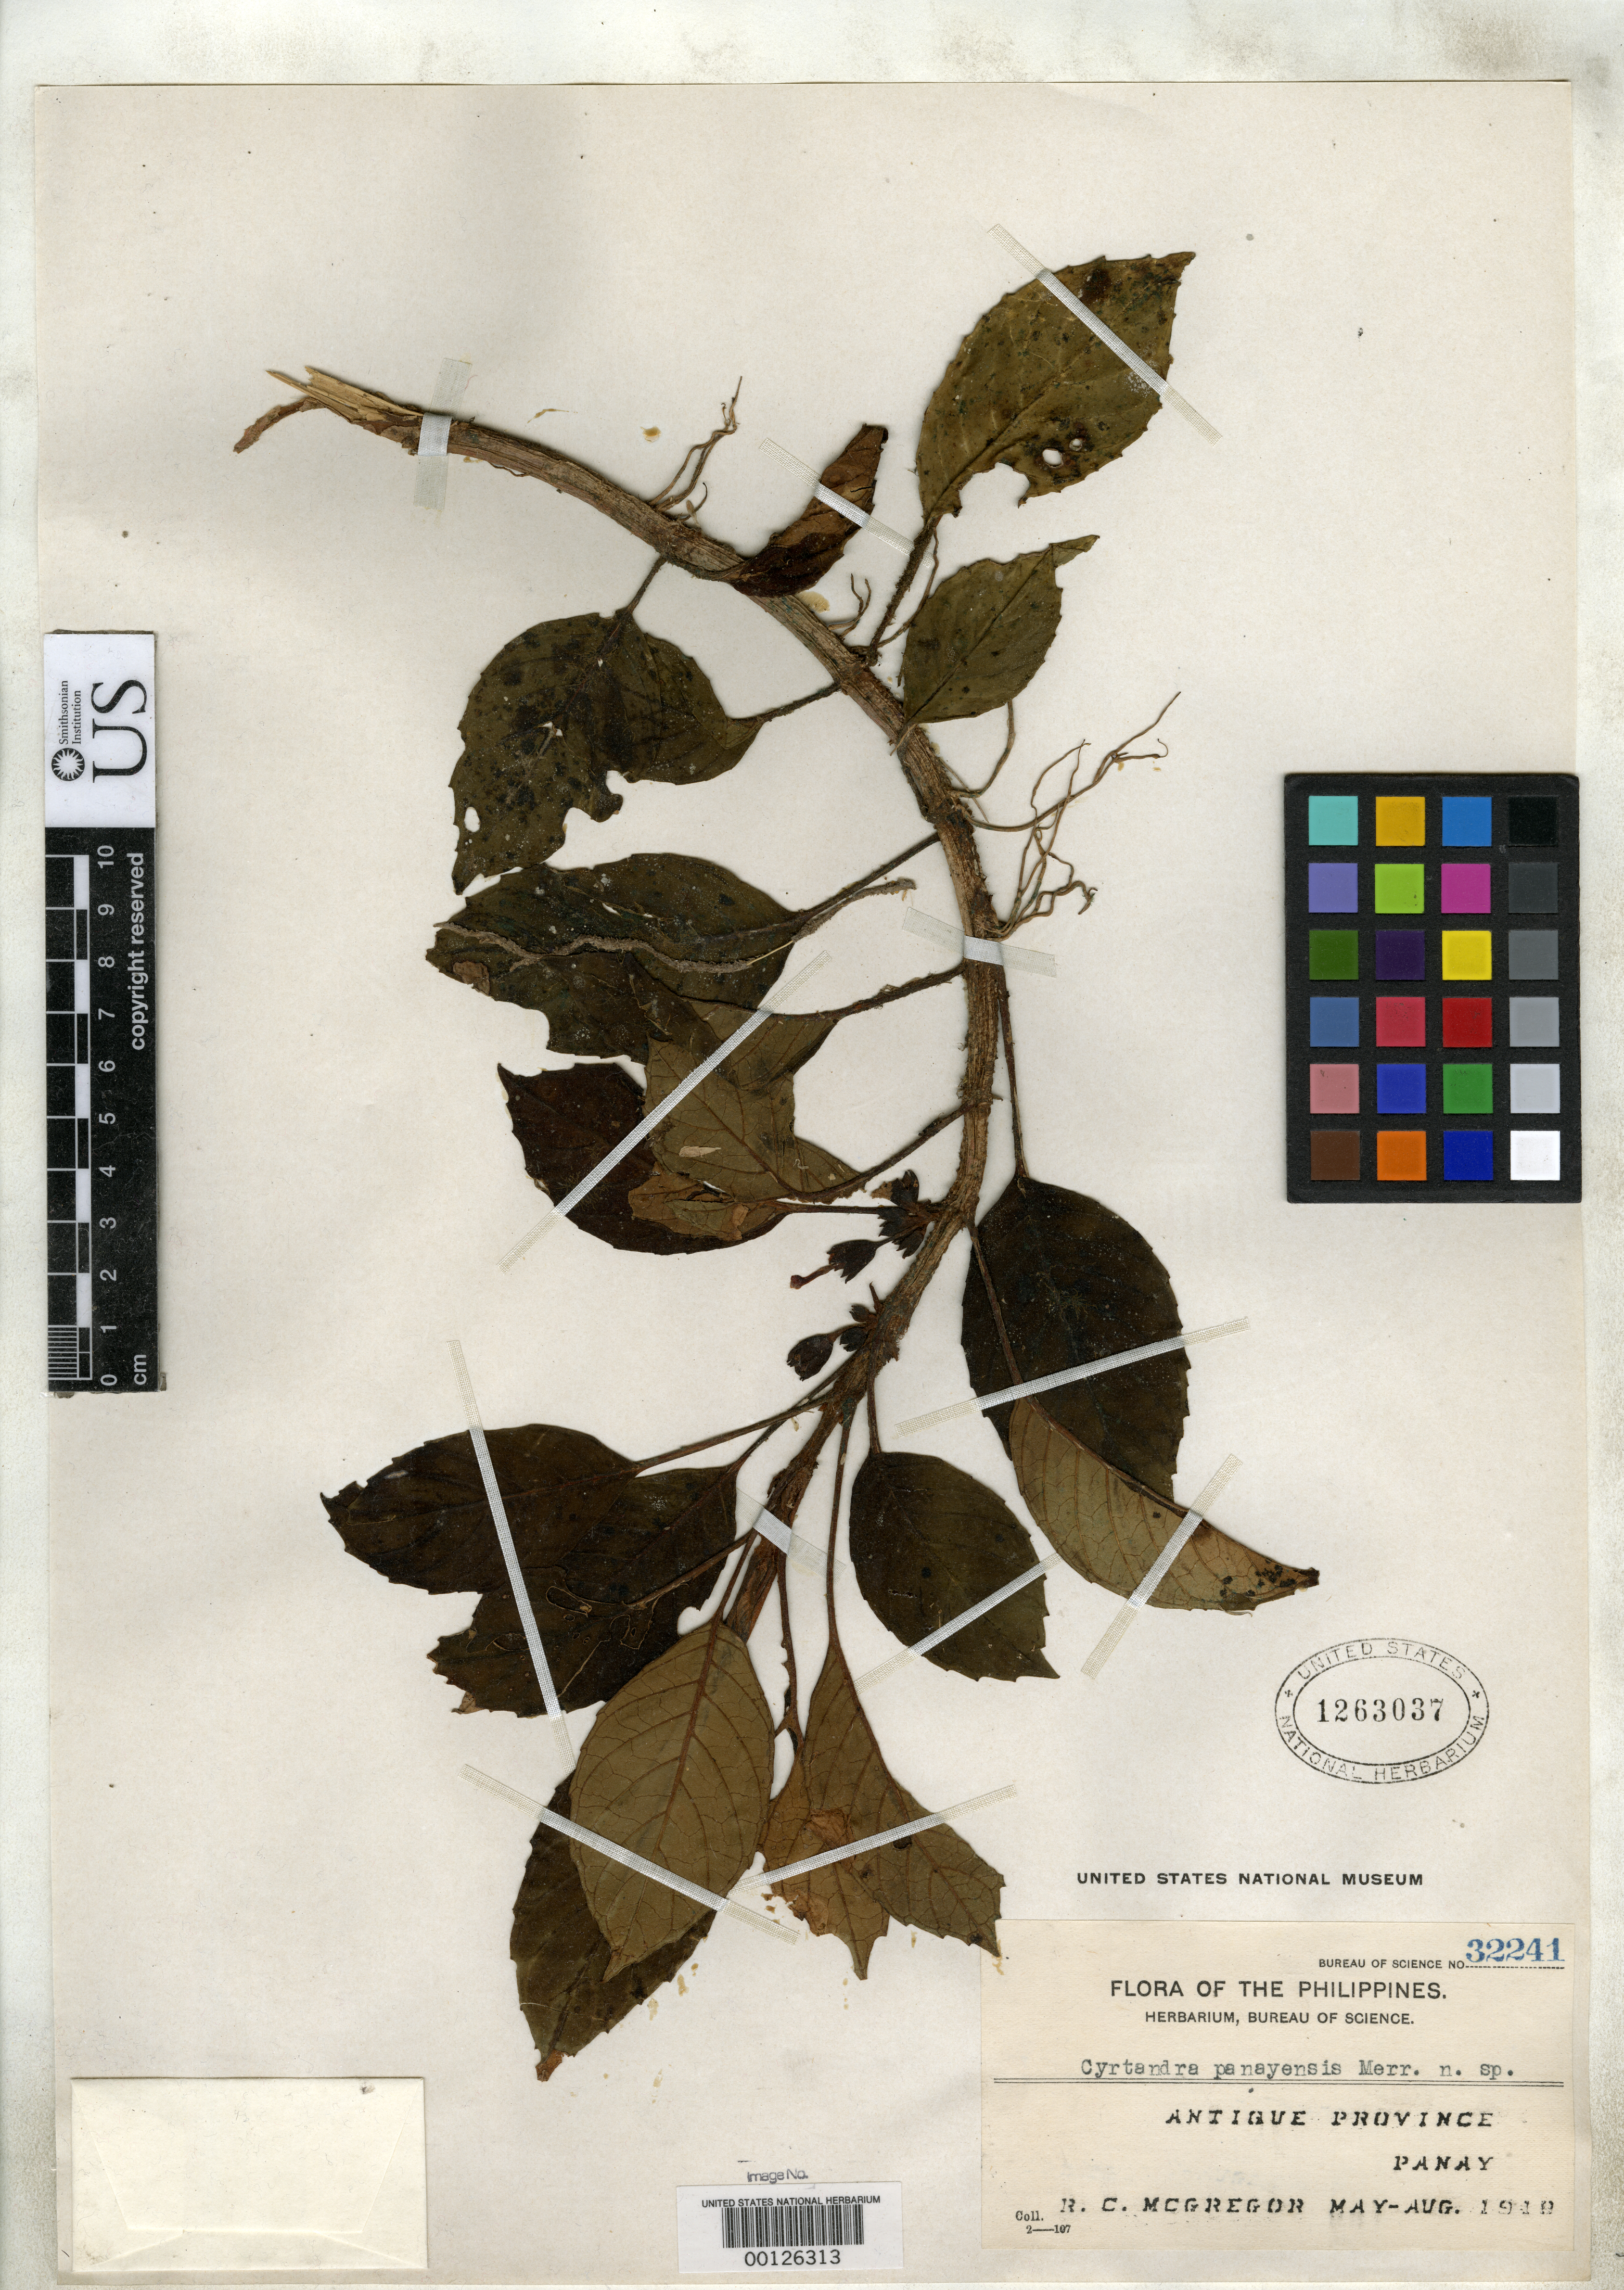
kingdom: Plantae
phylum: Tracheophyta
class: Magnoliopsida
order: Lamiales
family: Gesneriaceae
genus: Cyrtandra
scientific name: Cyrtandra panayensis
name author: Merr.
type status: Isolectotype; Type Collection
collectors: R. C. McGregor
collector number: Bur. Sci. 32241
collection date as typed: May 1910 to -- Aug 1910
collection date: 1910-05/1910-08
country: Philippines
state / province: Western Visayas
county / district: Antique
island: Panay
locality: Culasi.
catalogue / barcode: US 1263037